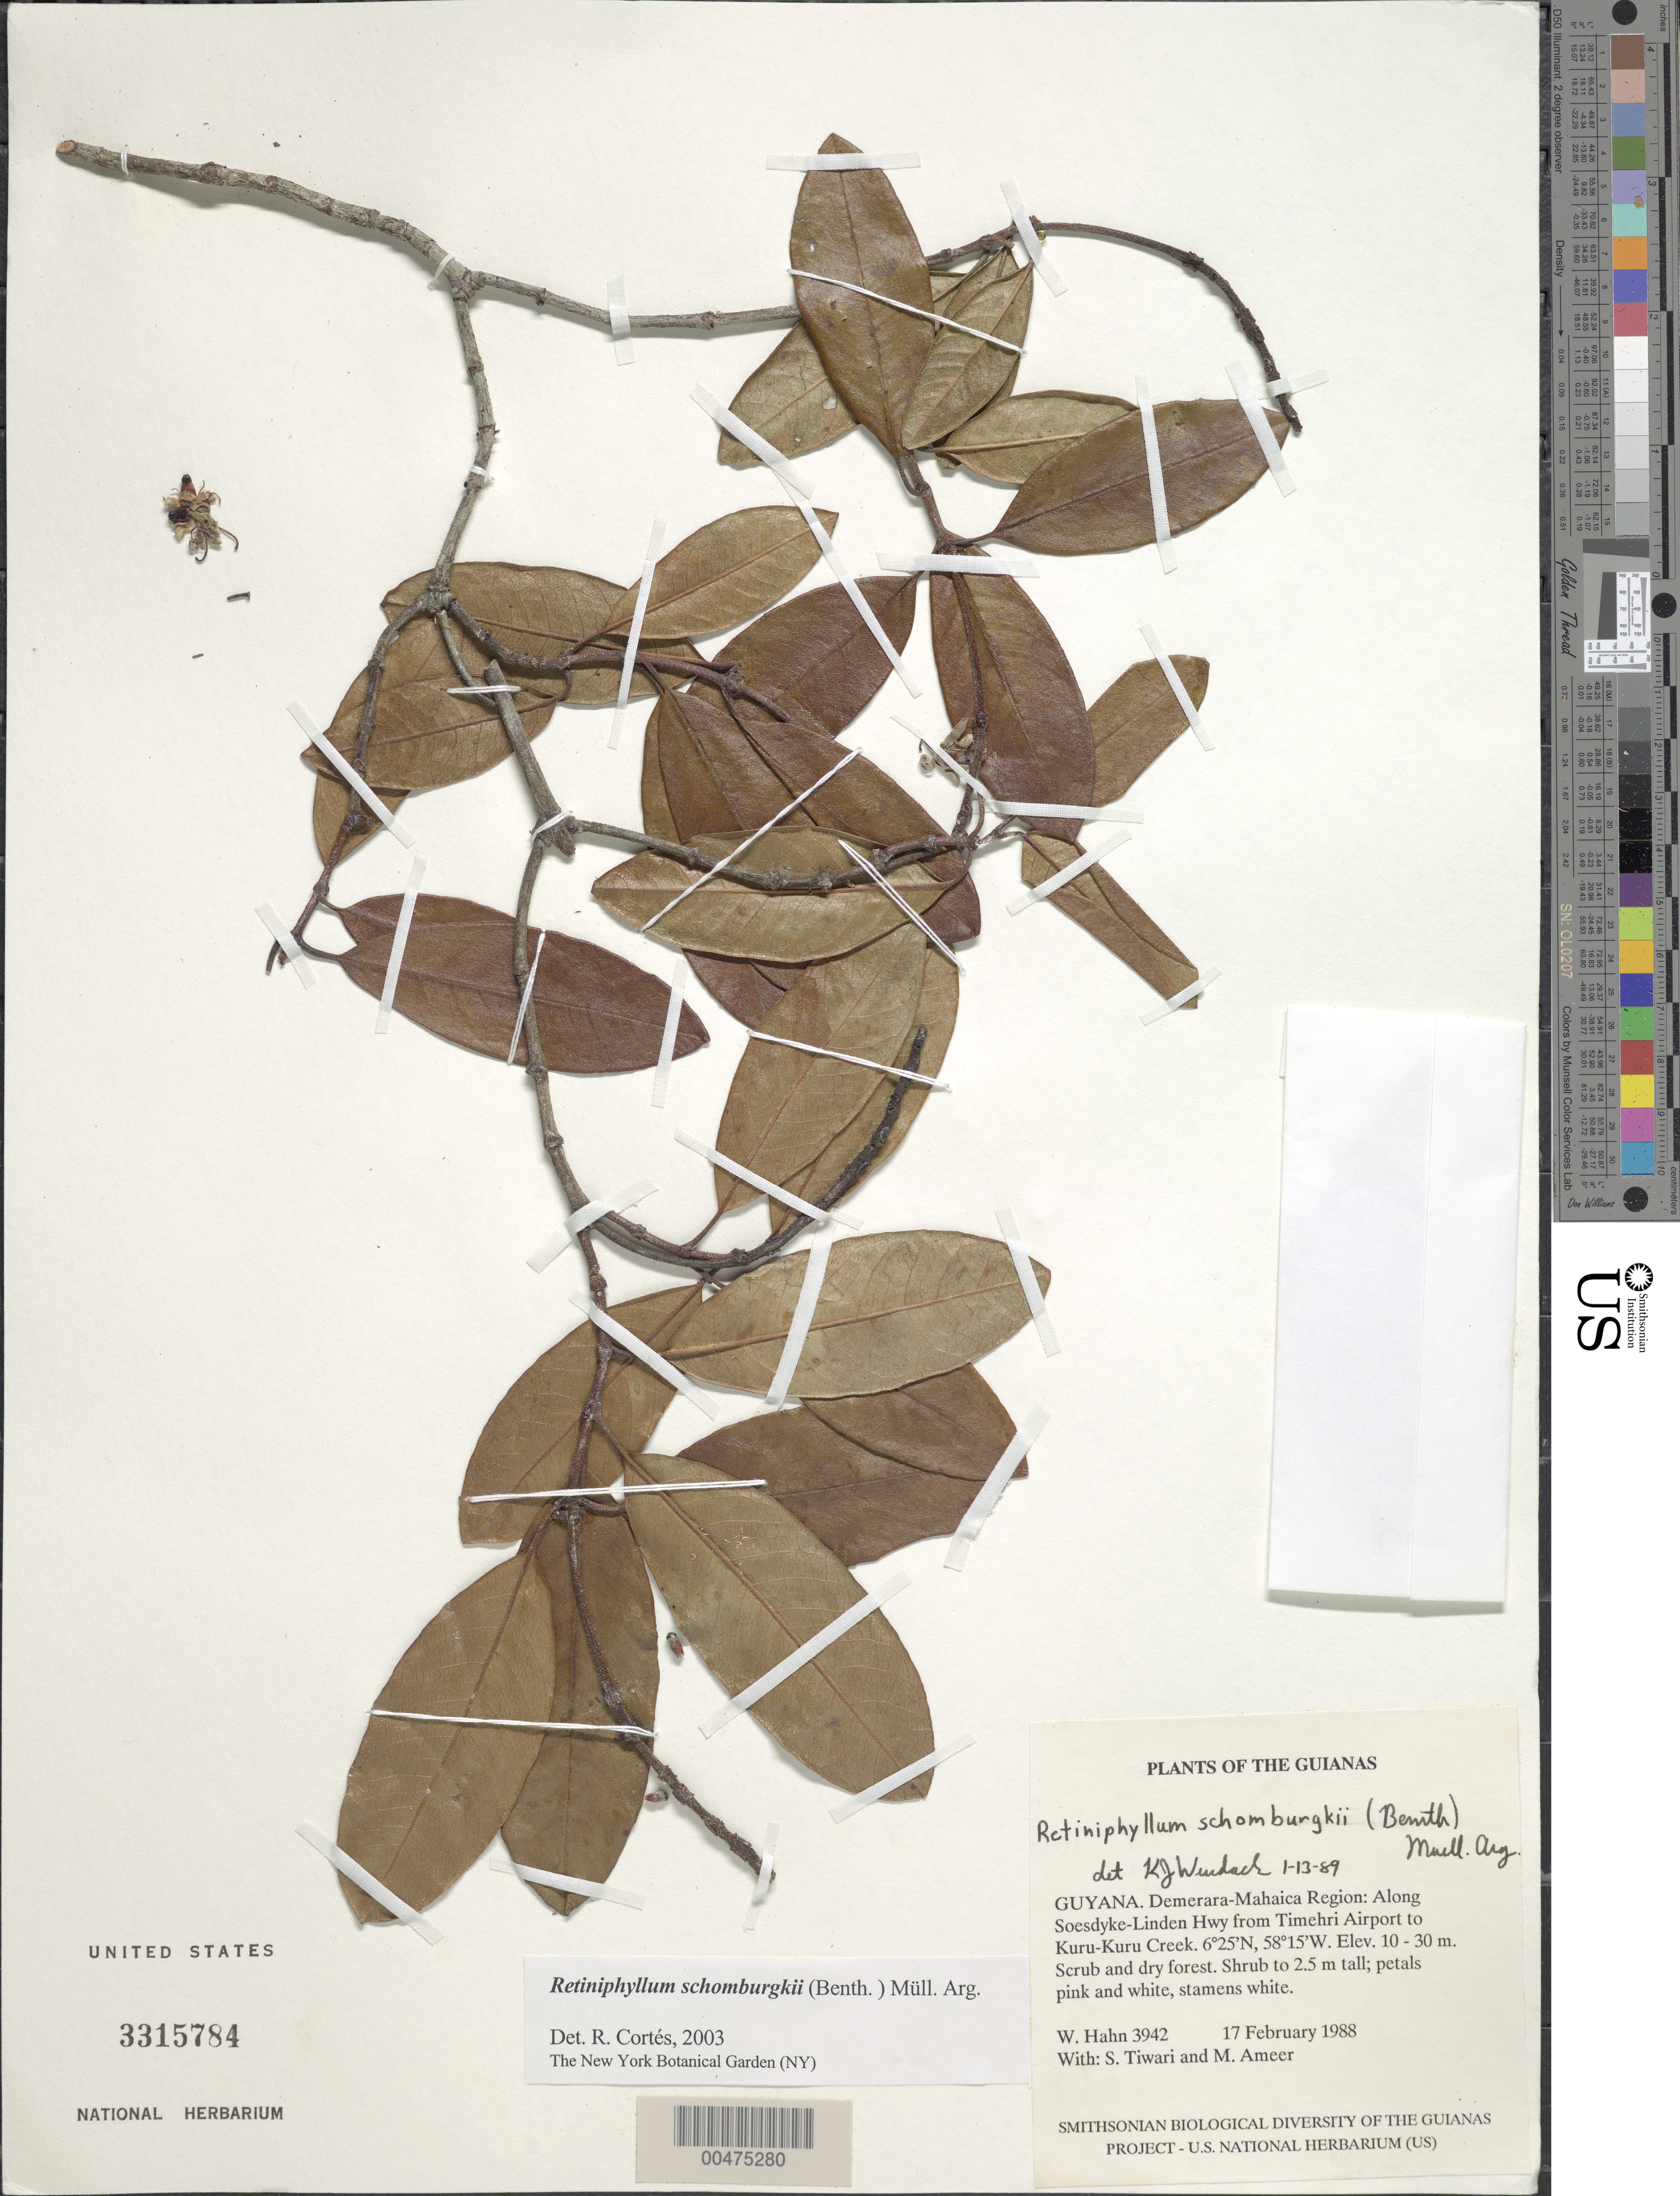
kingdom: Plantae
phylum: Tracheophyta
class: Magnoliopsida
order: Gentianales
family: Rubiaceae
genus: Retiniphyllum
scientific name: Retiniphyllum schomburgkii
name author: (Benth.) Müll. Arg.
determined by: Cortes R., G.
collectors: W. Hahn, S. Tiwari & M. Ameer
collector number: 3942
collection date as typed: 18 March 1988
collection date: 1988-03-18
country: Guyana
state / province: Demerara-Mahaica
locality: Along Soesdyke-Linden Hwy from Timehri Airport to Kuru-Kuru Creek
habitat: Scrub and dry forest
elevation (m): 10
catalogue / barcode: US 3315784